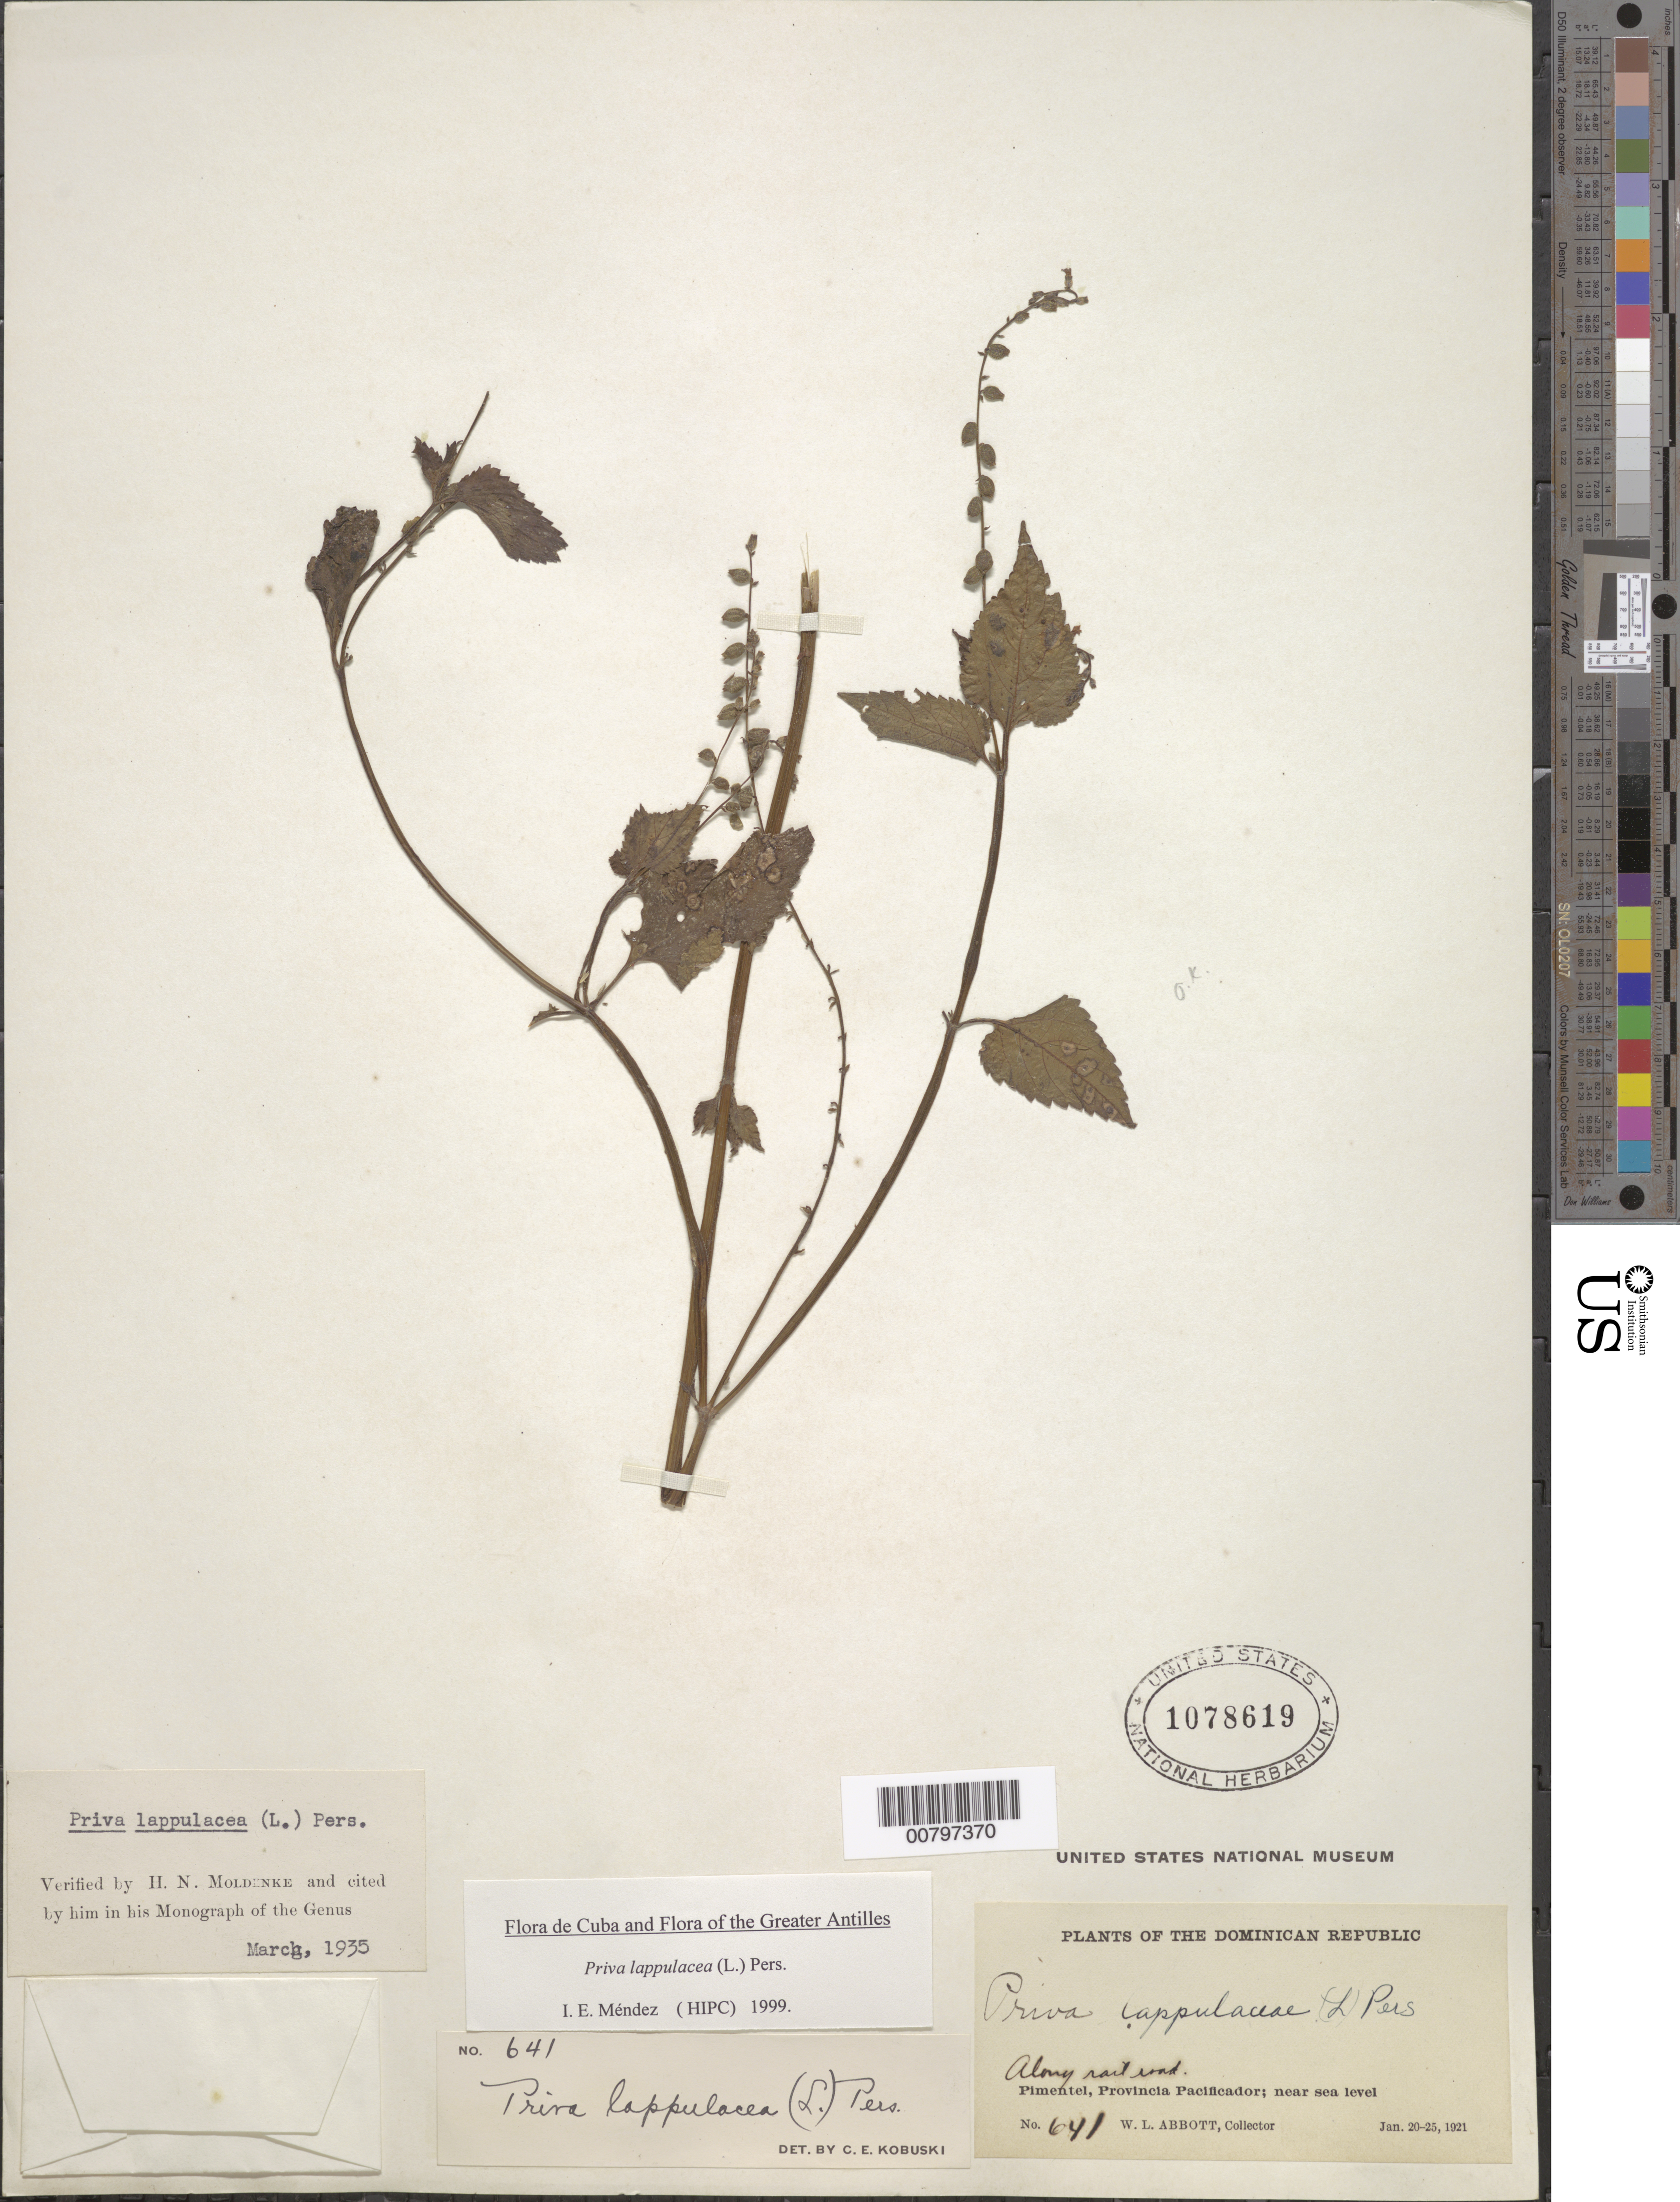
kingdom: Plantae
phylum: Tracheophyta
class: Magnoliopsida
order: Lamiales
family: Verbenaceae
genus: Priva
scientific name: Priva lappulacea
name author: (L.) Pers.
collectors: W. L. Abbott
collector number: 641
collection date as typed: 20 Jan 1921 to 25 Jan 1921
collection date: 1921-01-20/1921-01-25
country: Dominican Republic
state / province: Duarte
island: Hispaniola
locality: Pimentel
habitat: Along rail road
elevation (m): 0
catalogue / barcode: US 1078619